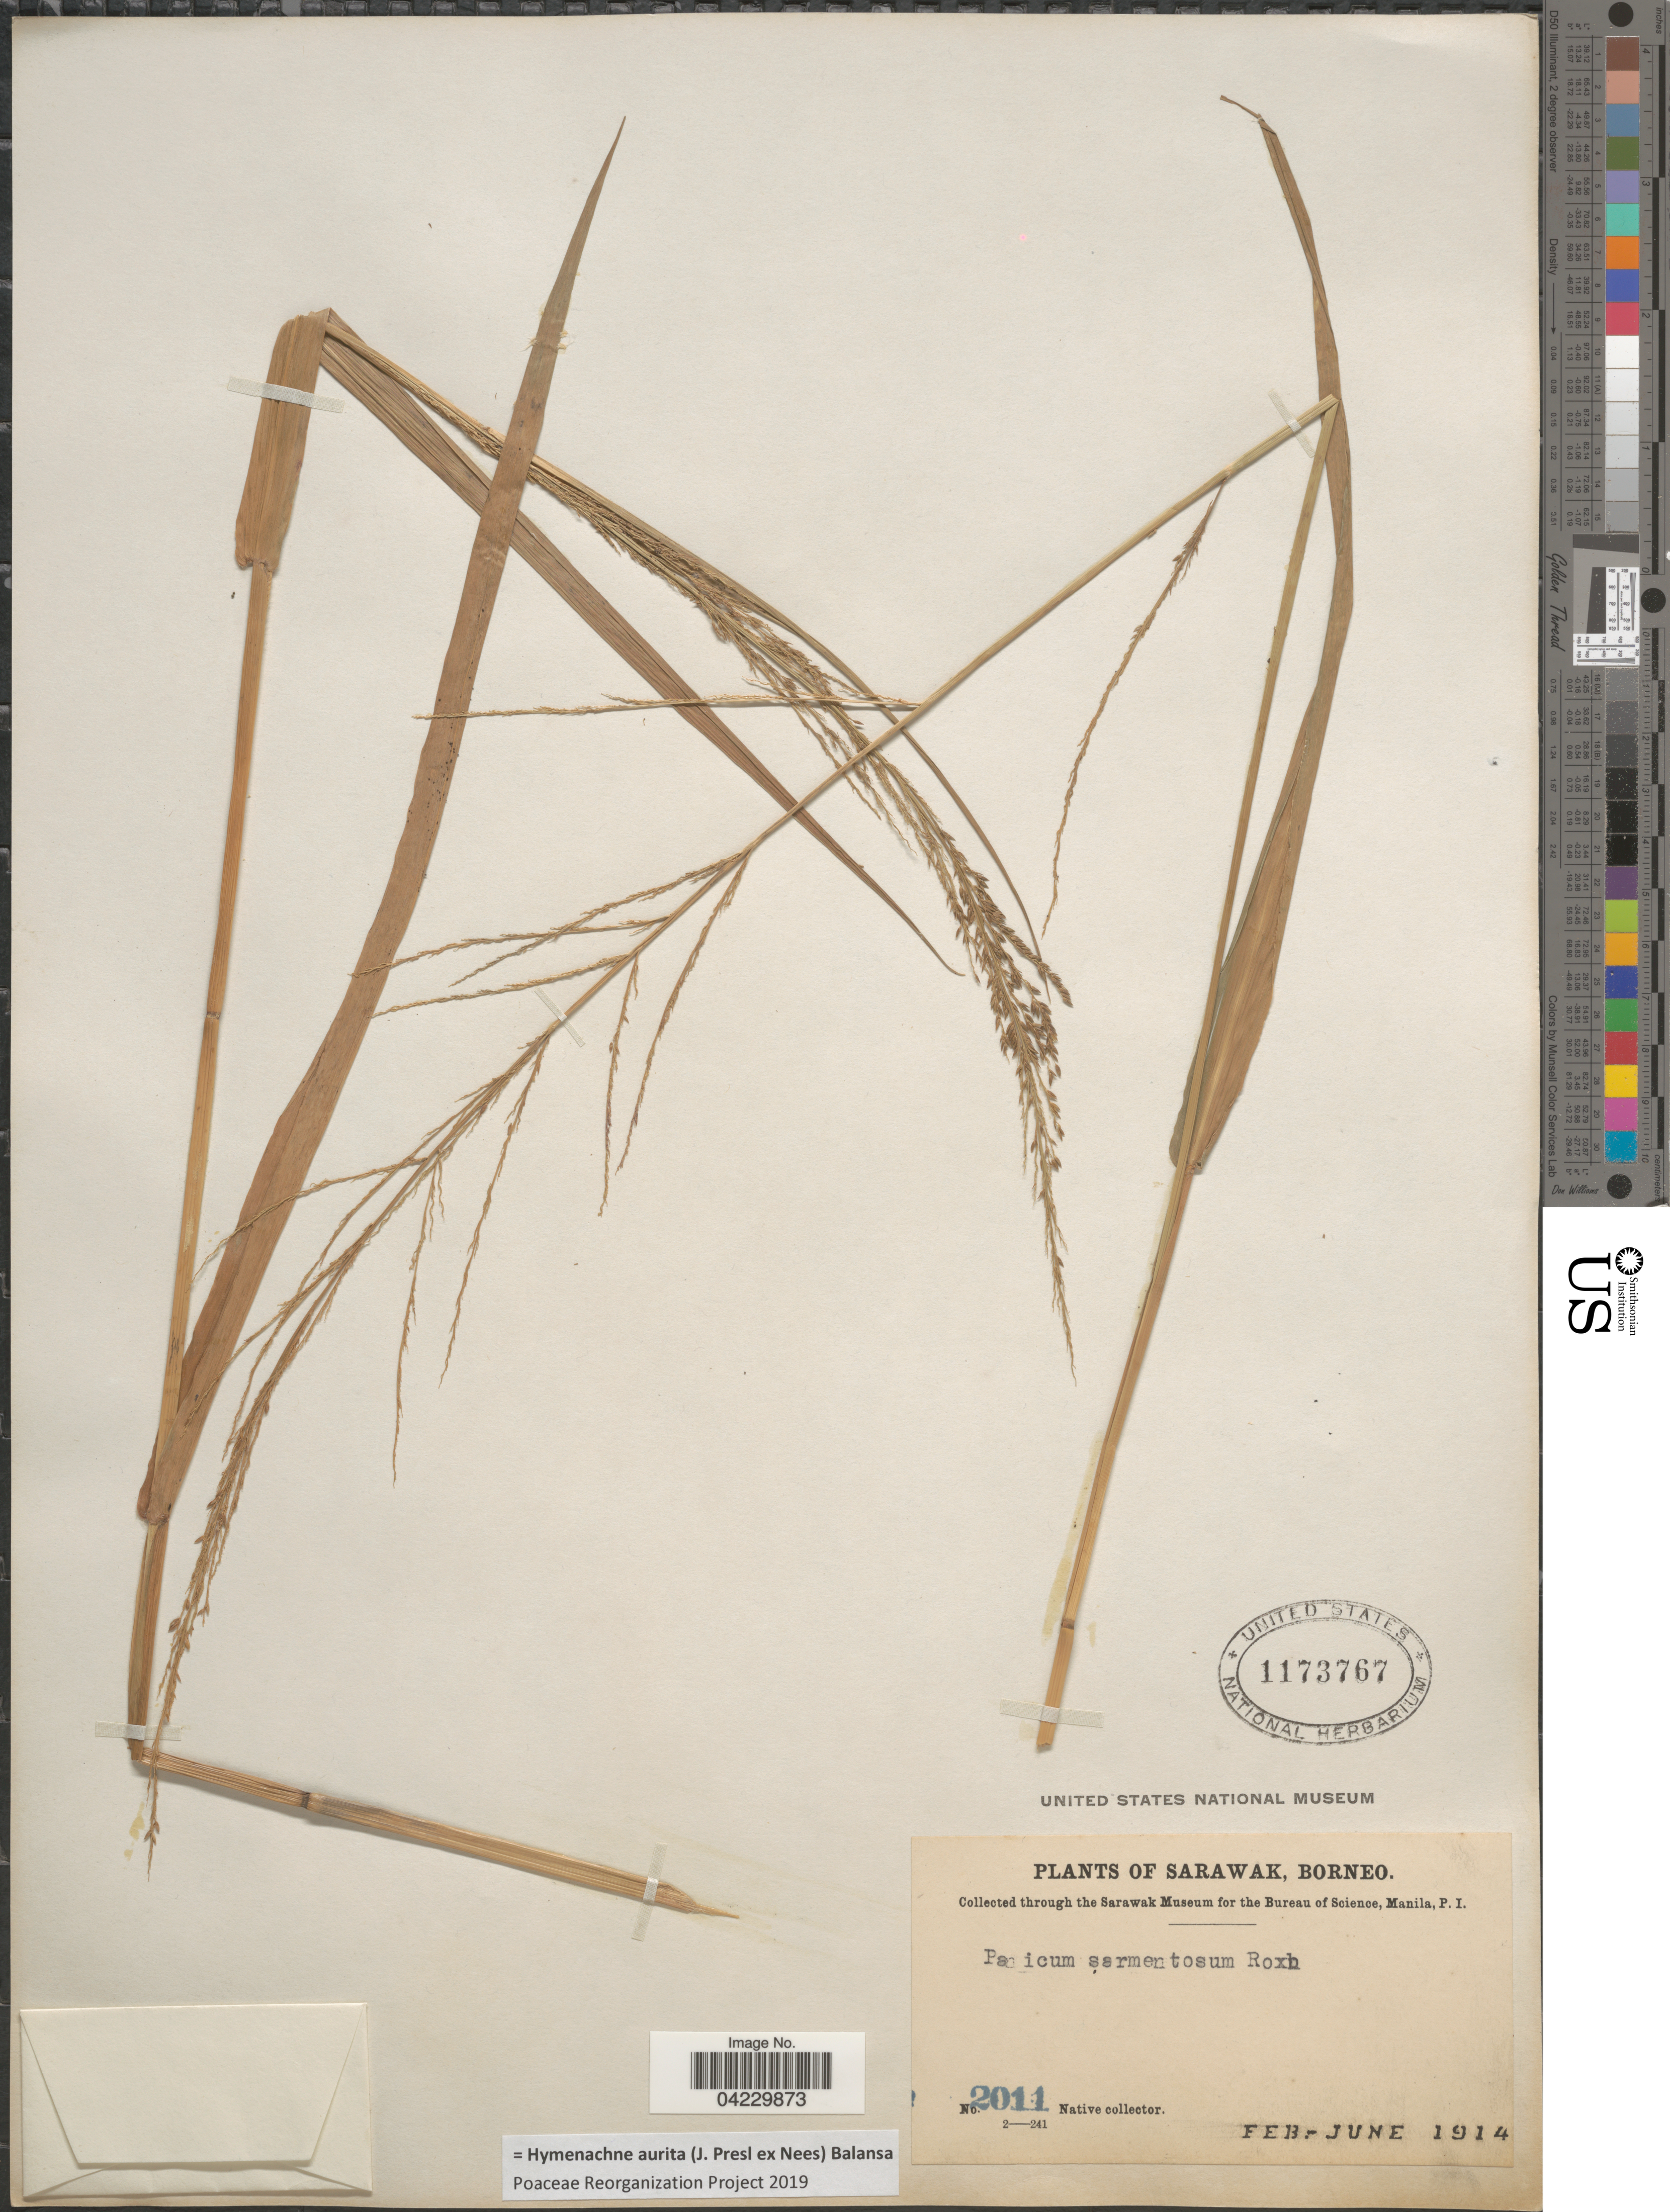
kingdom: Plantae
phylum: Tracheophyta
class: Liliopsida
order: Poales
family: Poaceae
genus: Hymenachne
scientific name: Hymenachne aurita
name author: (J. Presl ex Nees) Balansa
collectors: Native collector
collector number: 2011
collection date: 1914-02/1914-06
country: Malaysia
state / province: Sarawak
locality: Borneo.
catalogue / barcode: US 1173767